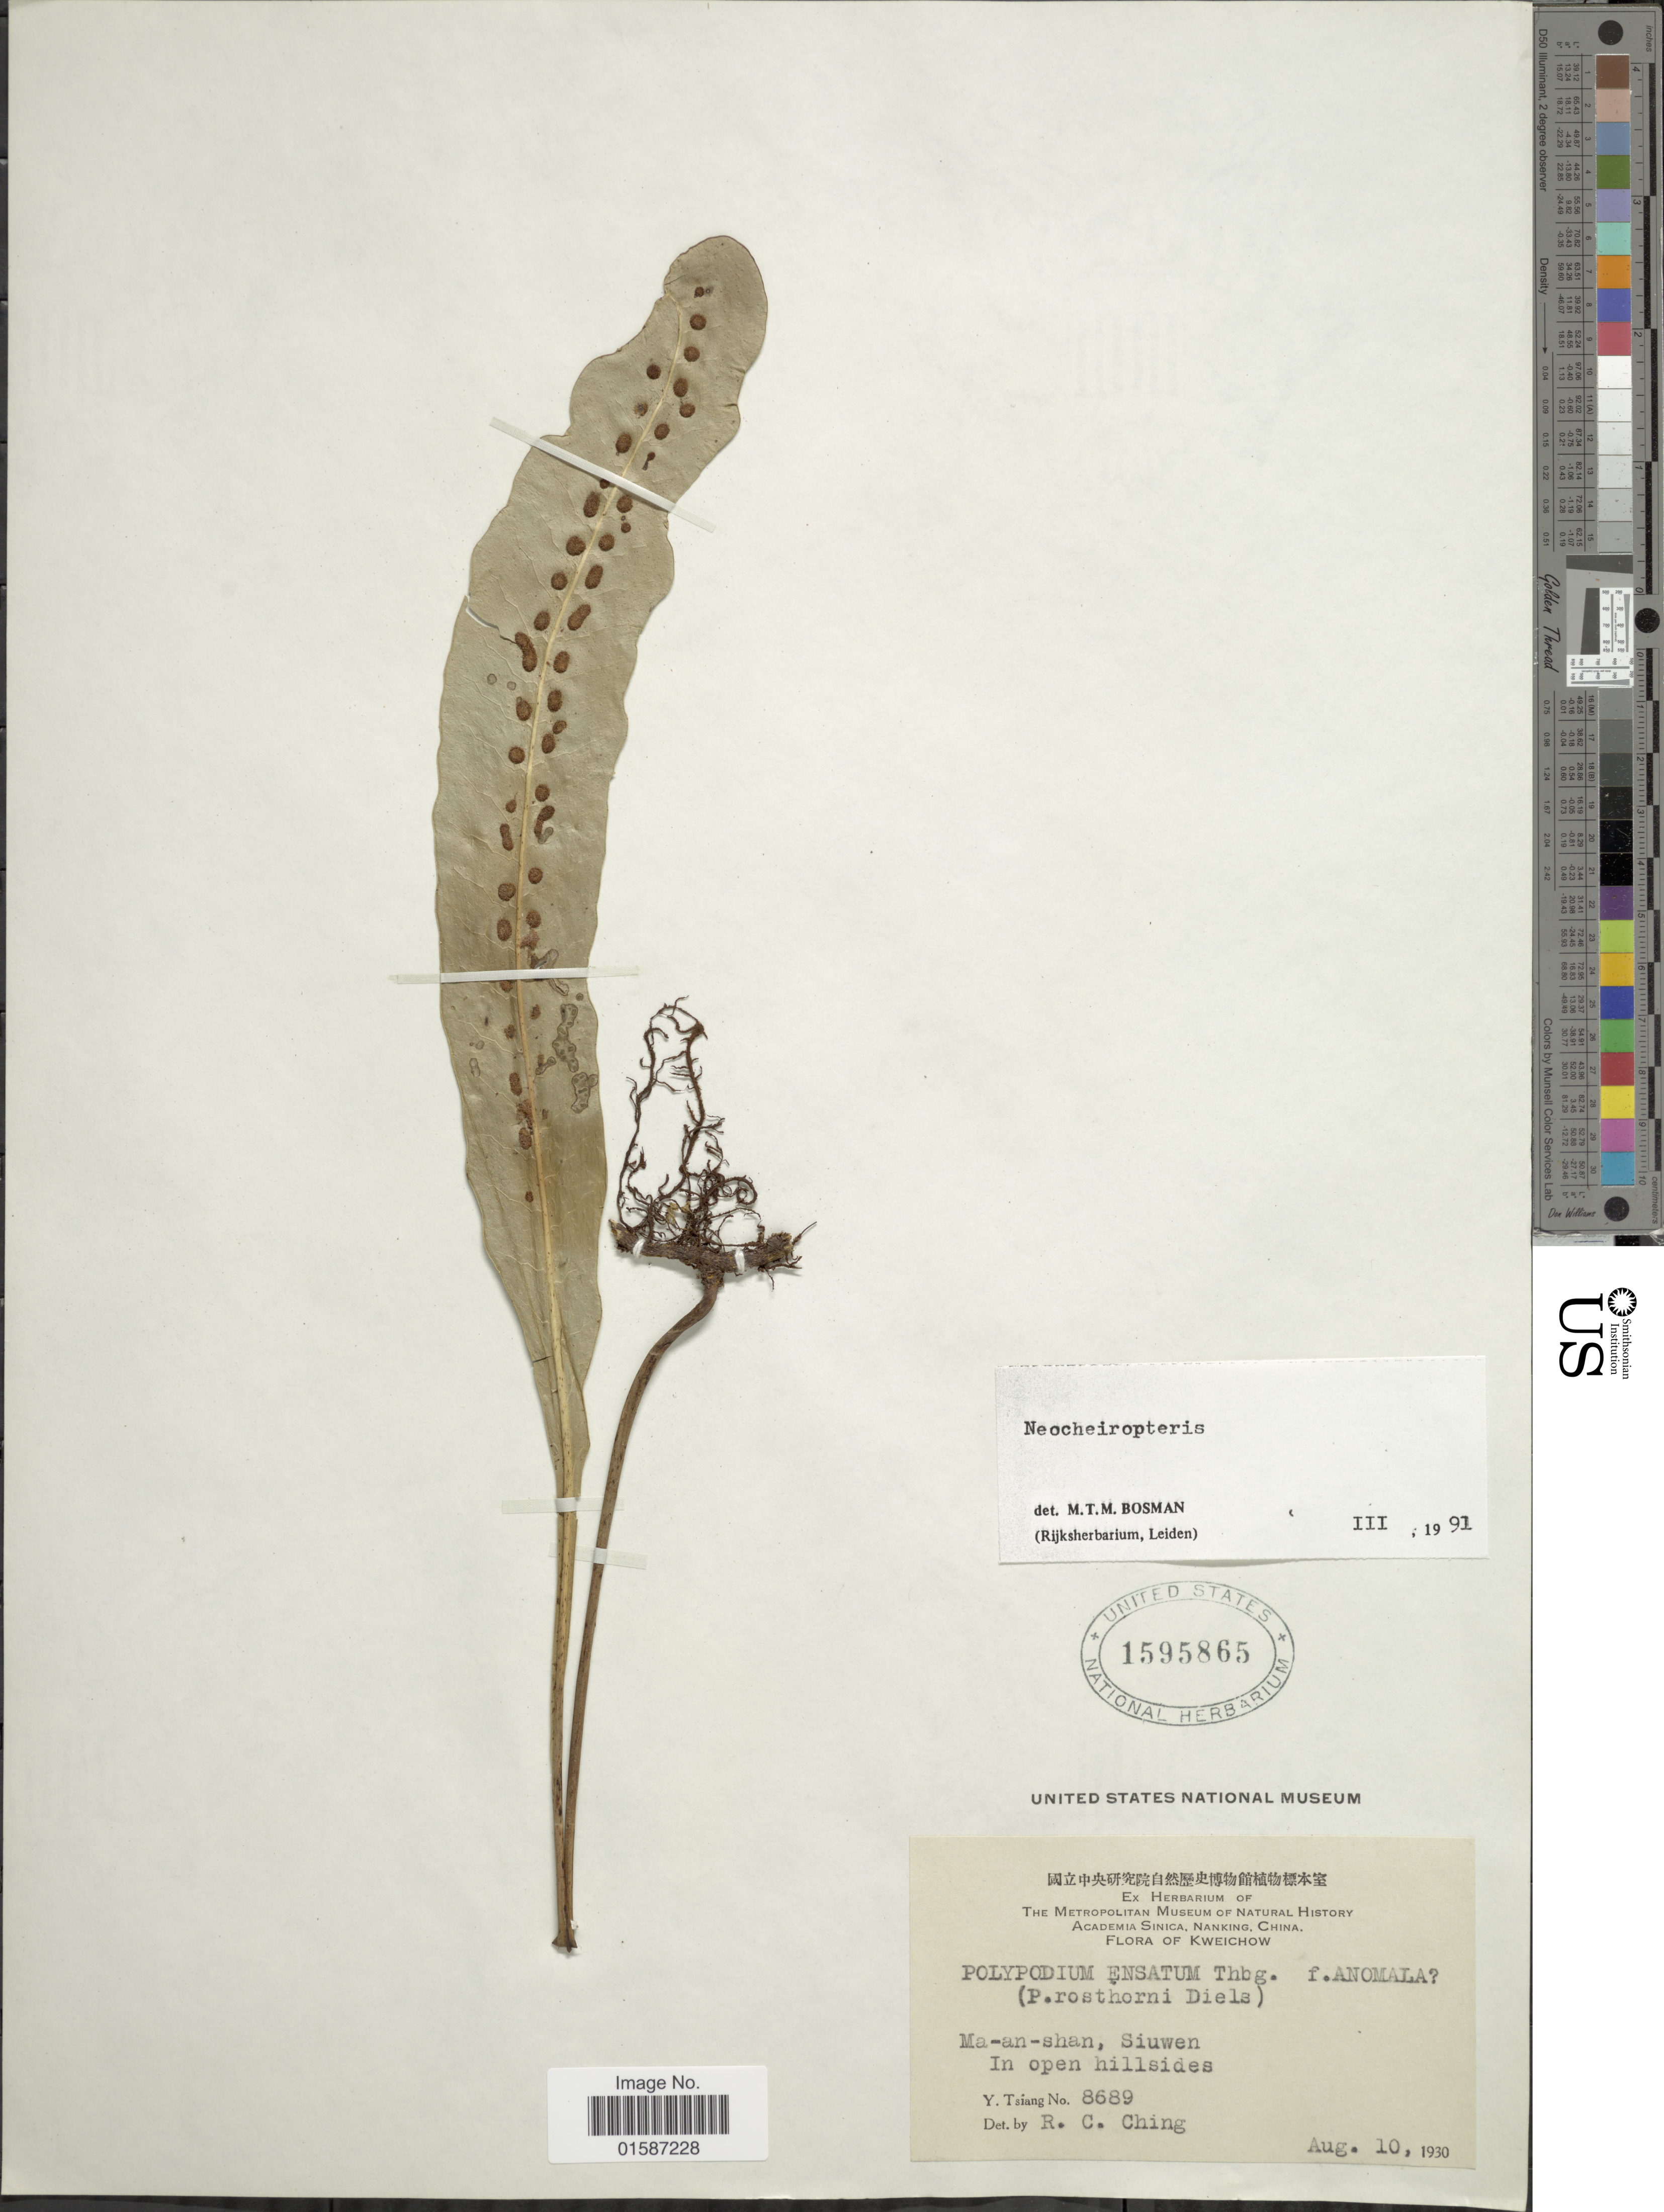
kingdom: Plantae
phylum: Tracheophyta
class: Polypodiopsida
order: Polypodiales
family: Polypodiaceae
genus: Neolepisorus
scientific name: Neolepisorus ensatus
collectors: Y. Tsiang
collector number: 8689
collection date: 1930-08-10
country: China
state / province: Guizhou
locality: Kweichow, Ma-an-shan, Siuwen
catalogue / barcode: US 1595865